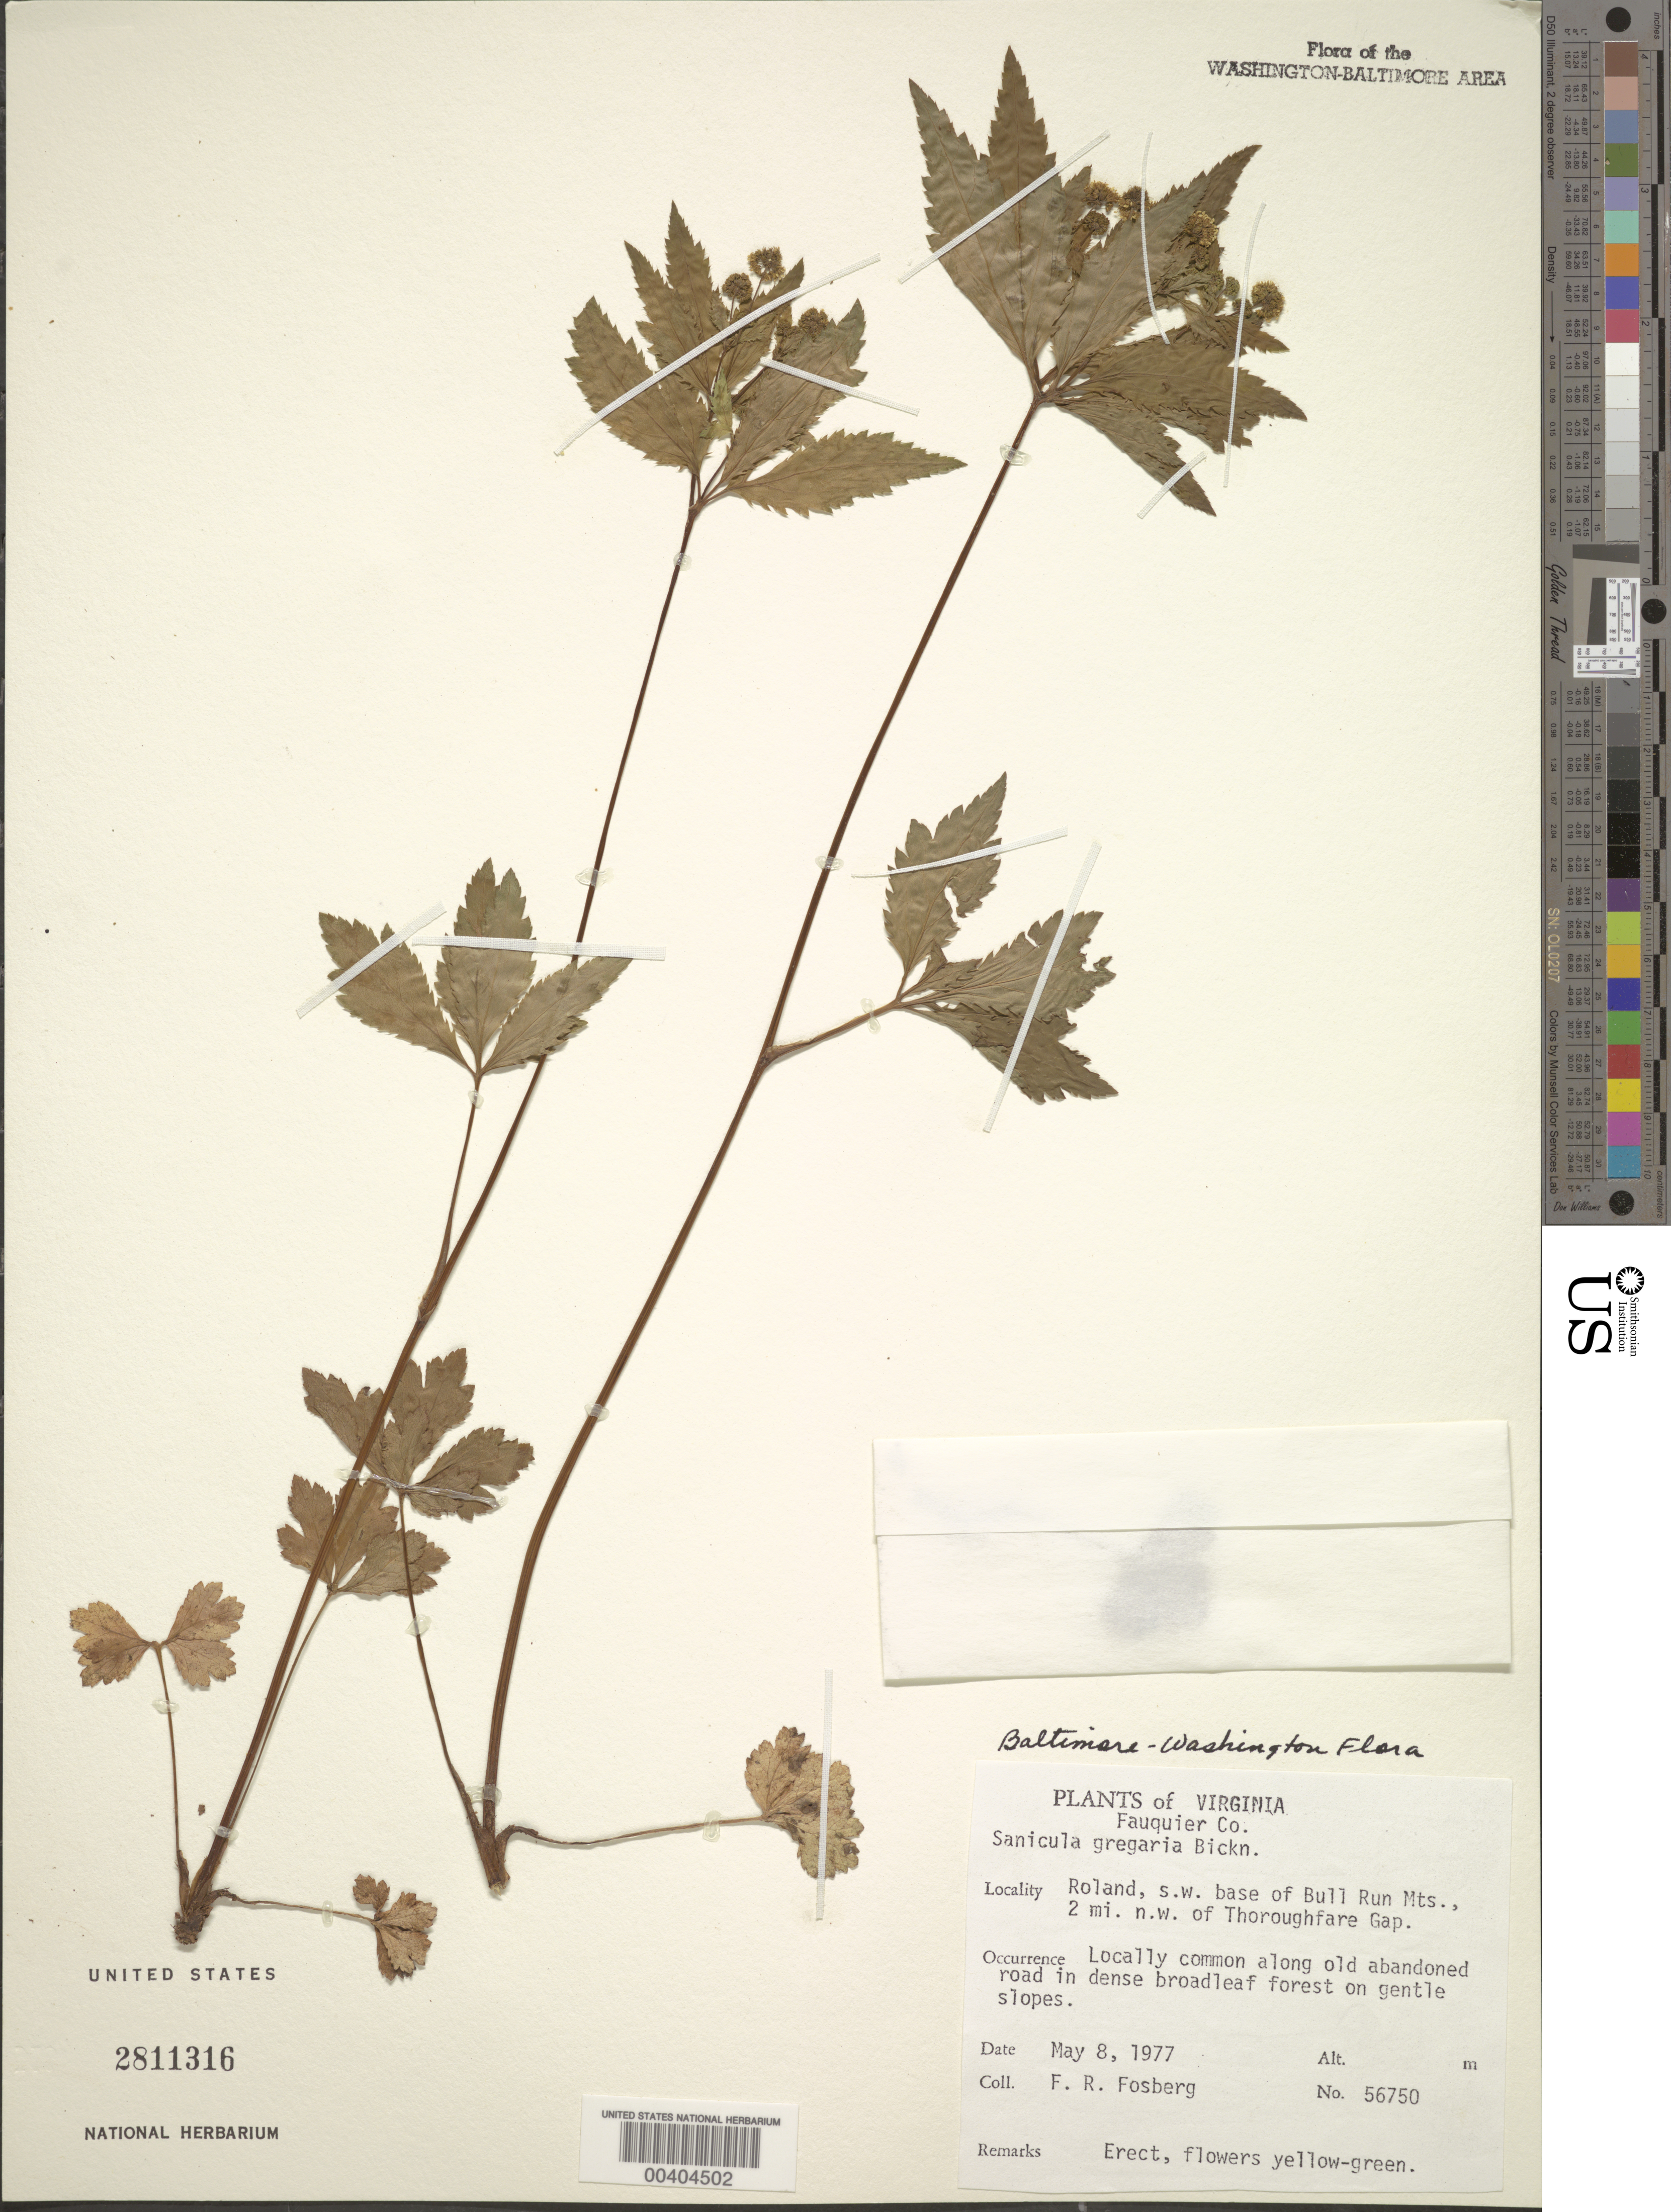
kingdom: Plantae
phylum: Tracheophyta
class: Magnoliopsida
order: Apiales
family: Apiaceae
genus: Sanicula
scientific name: Sanicula odorata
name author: (Raf.) Pryer & Phillippe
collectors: F. R. Fosberg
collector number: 56750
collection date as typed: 08 May 1977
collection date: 1977-05-08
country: United States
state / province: Virginia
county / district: Fauquier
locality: Roland, southwest base of Bull Run Mts.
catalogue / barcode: US 2811316